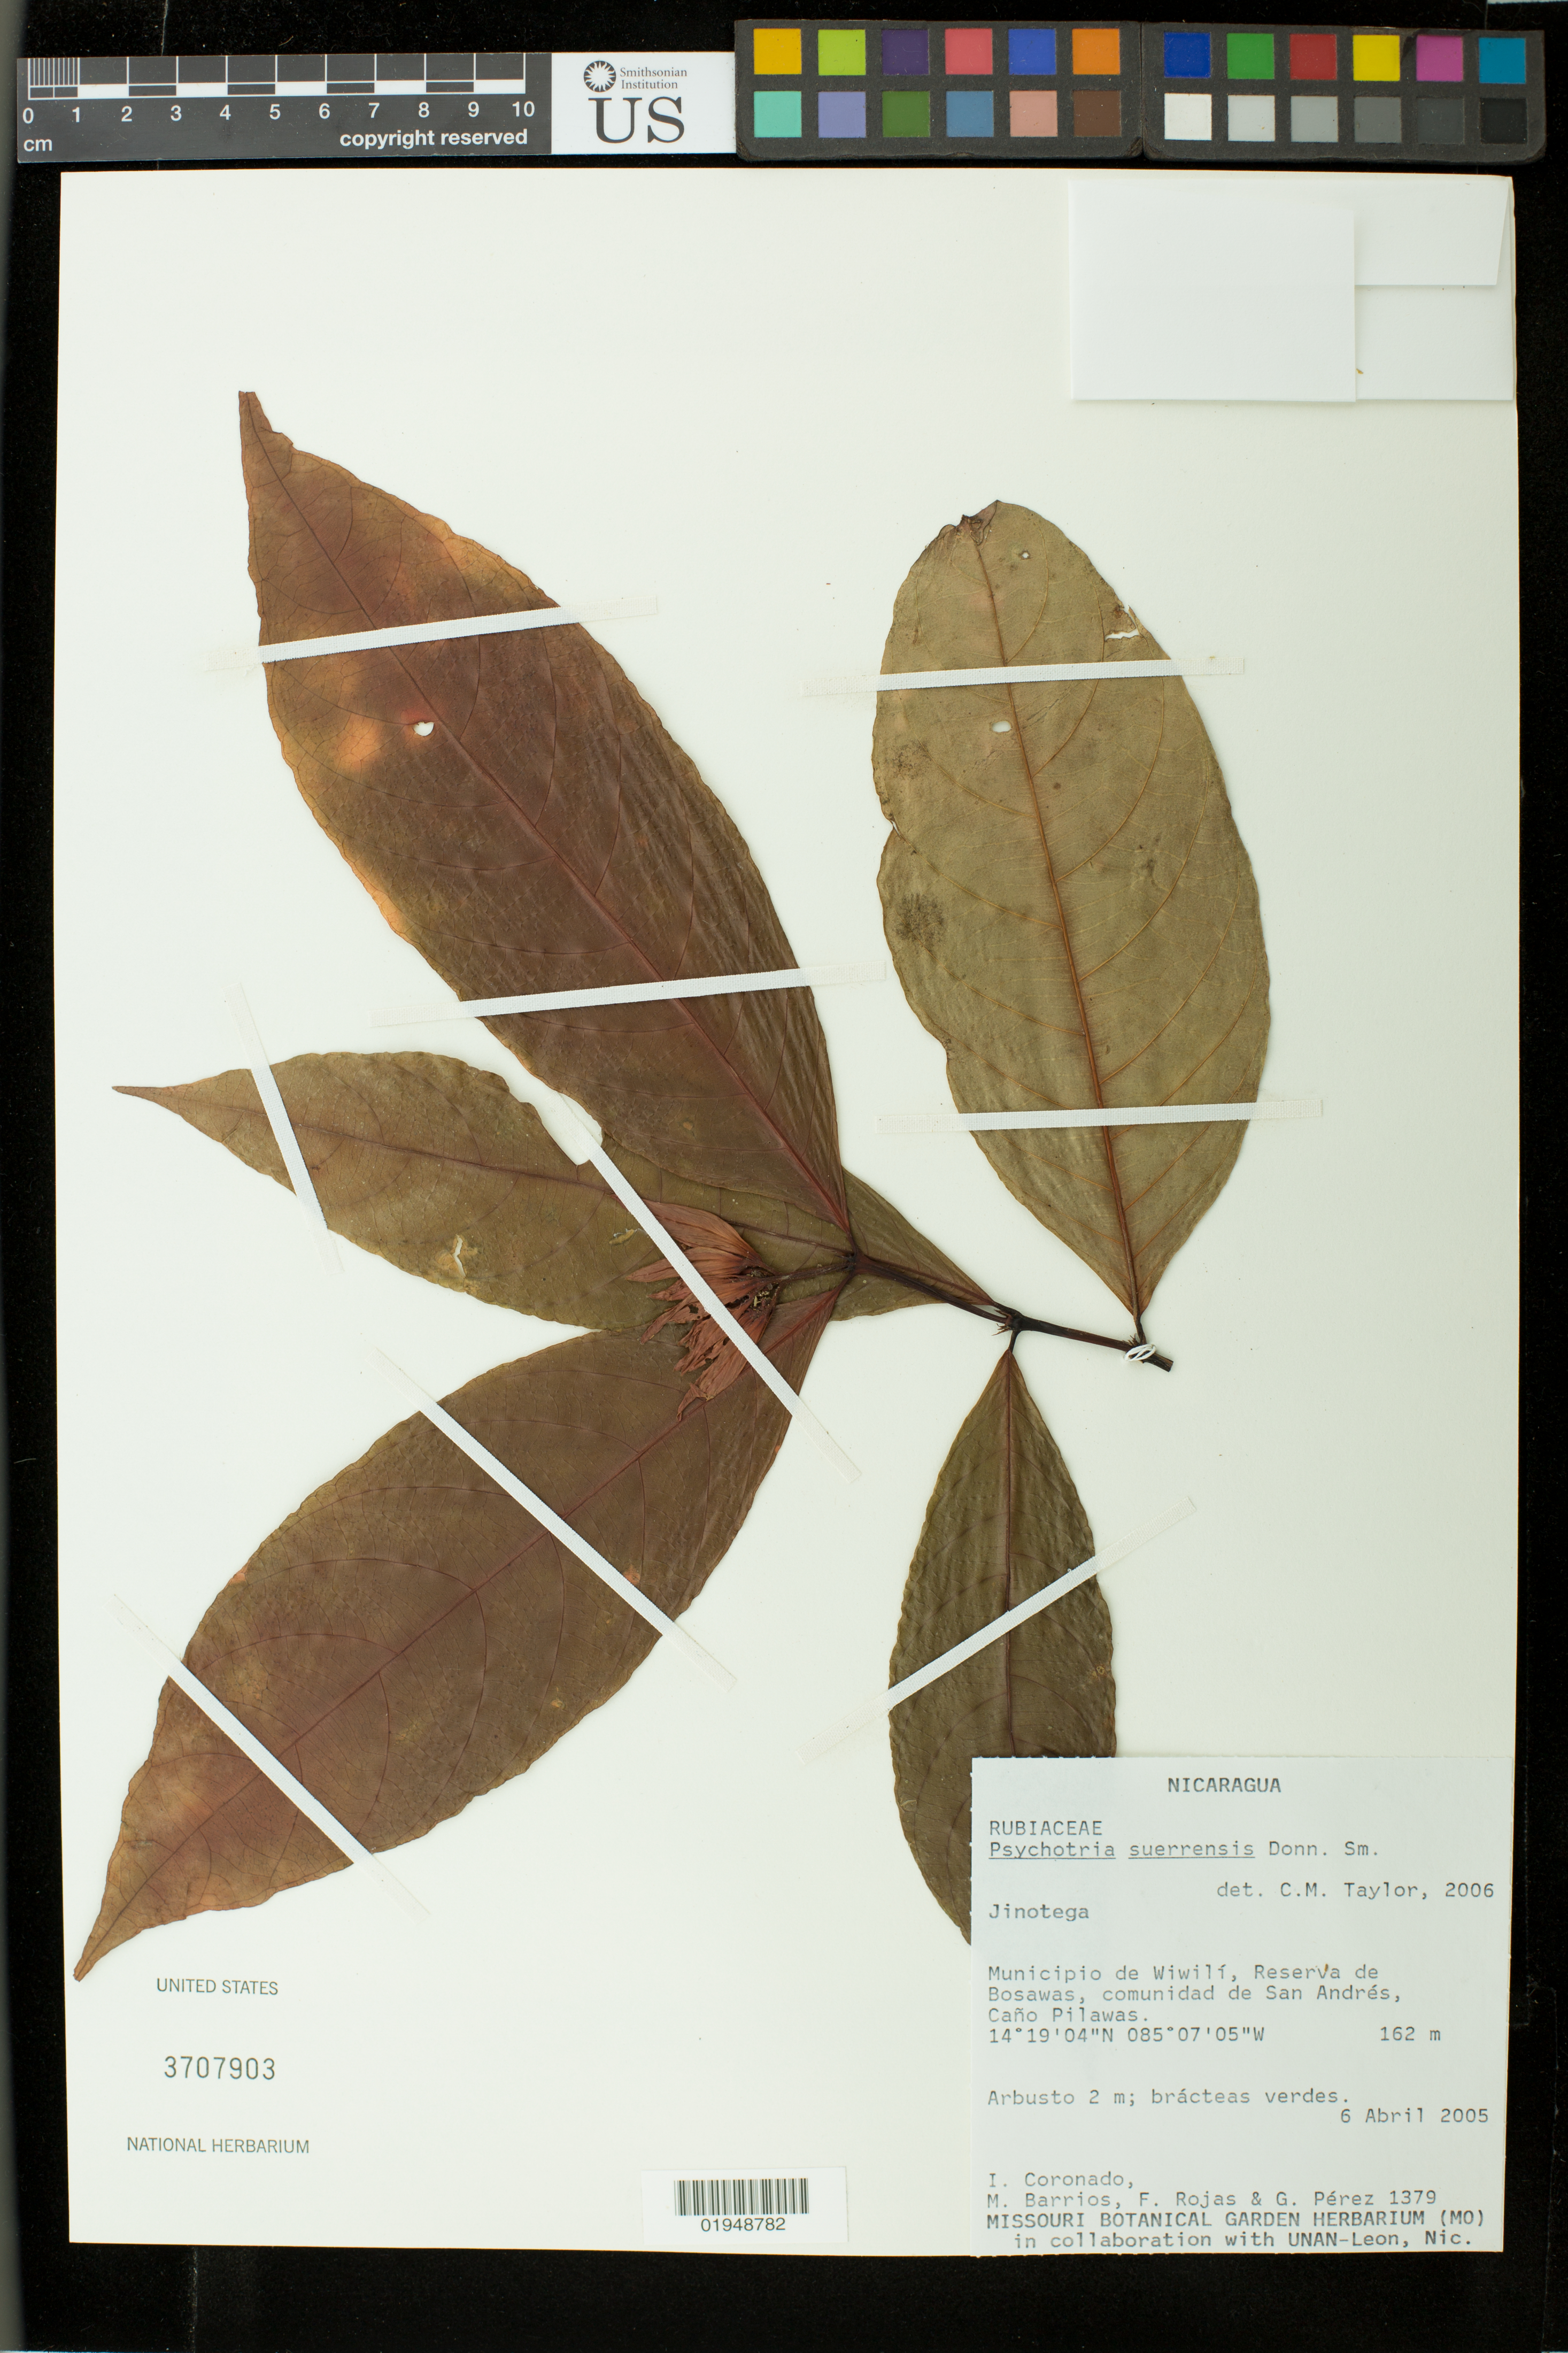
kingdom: Plantae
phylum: Tracheophyta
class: Magnoliopsida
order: Gentianales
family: Rubiaceae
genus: Psychotria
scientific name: Psychotria suerrensis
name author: Donn. Sm.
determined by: Taylor, Charlotte M.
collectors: I. Coronado, M. Barrios, F. Rojas & G. Perez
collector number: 1379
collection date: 2005-04-06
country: Nicaragua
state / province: Jinotega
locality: Municipio de Wiwili, Reserva de Bosawas, comunidad de San Andres, Cano Pilawas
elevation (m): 162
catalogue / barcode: US 3707903